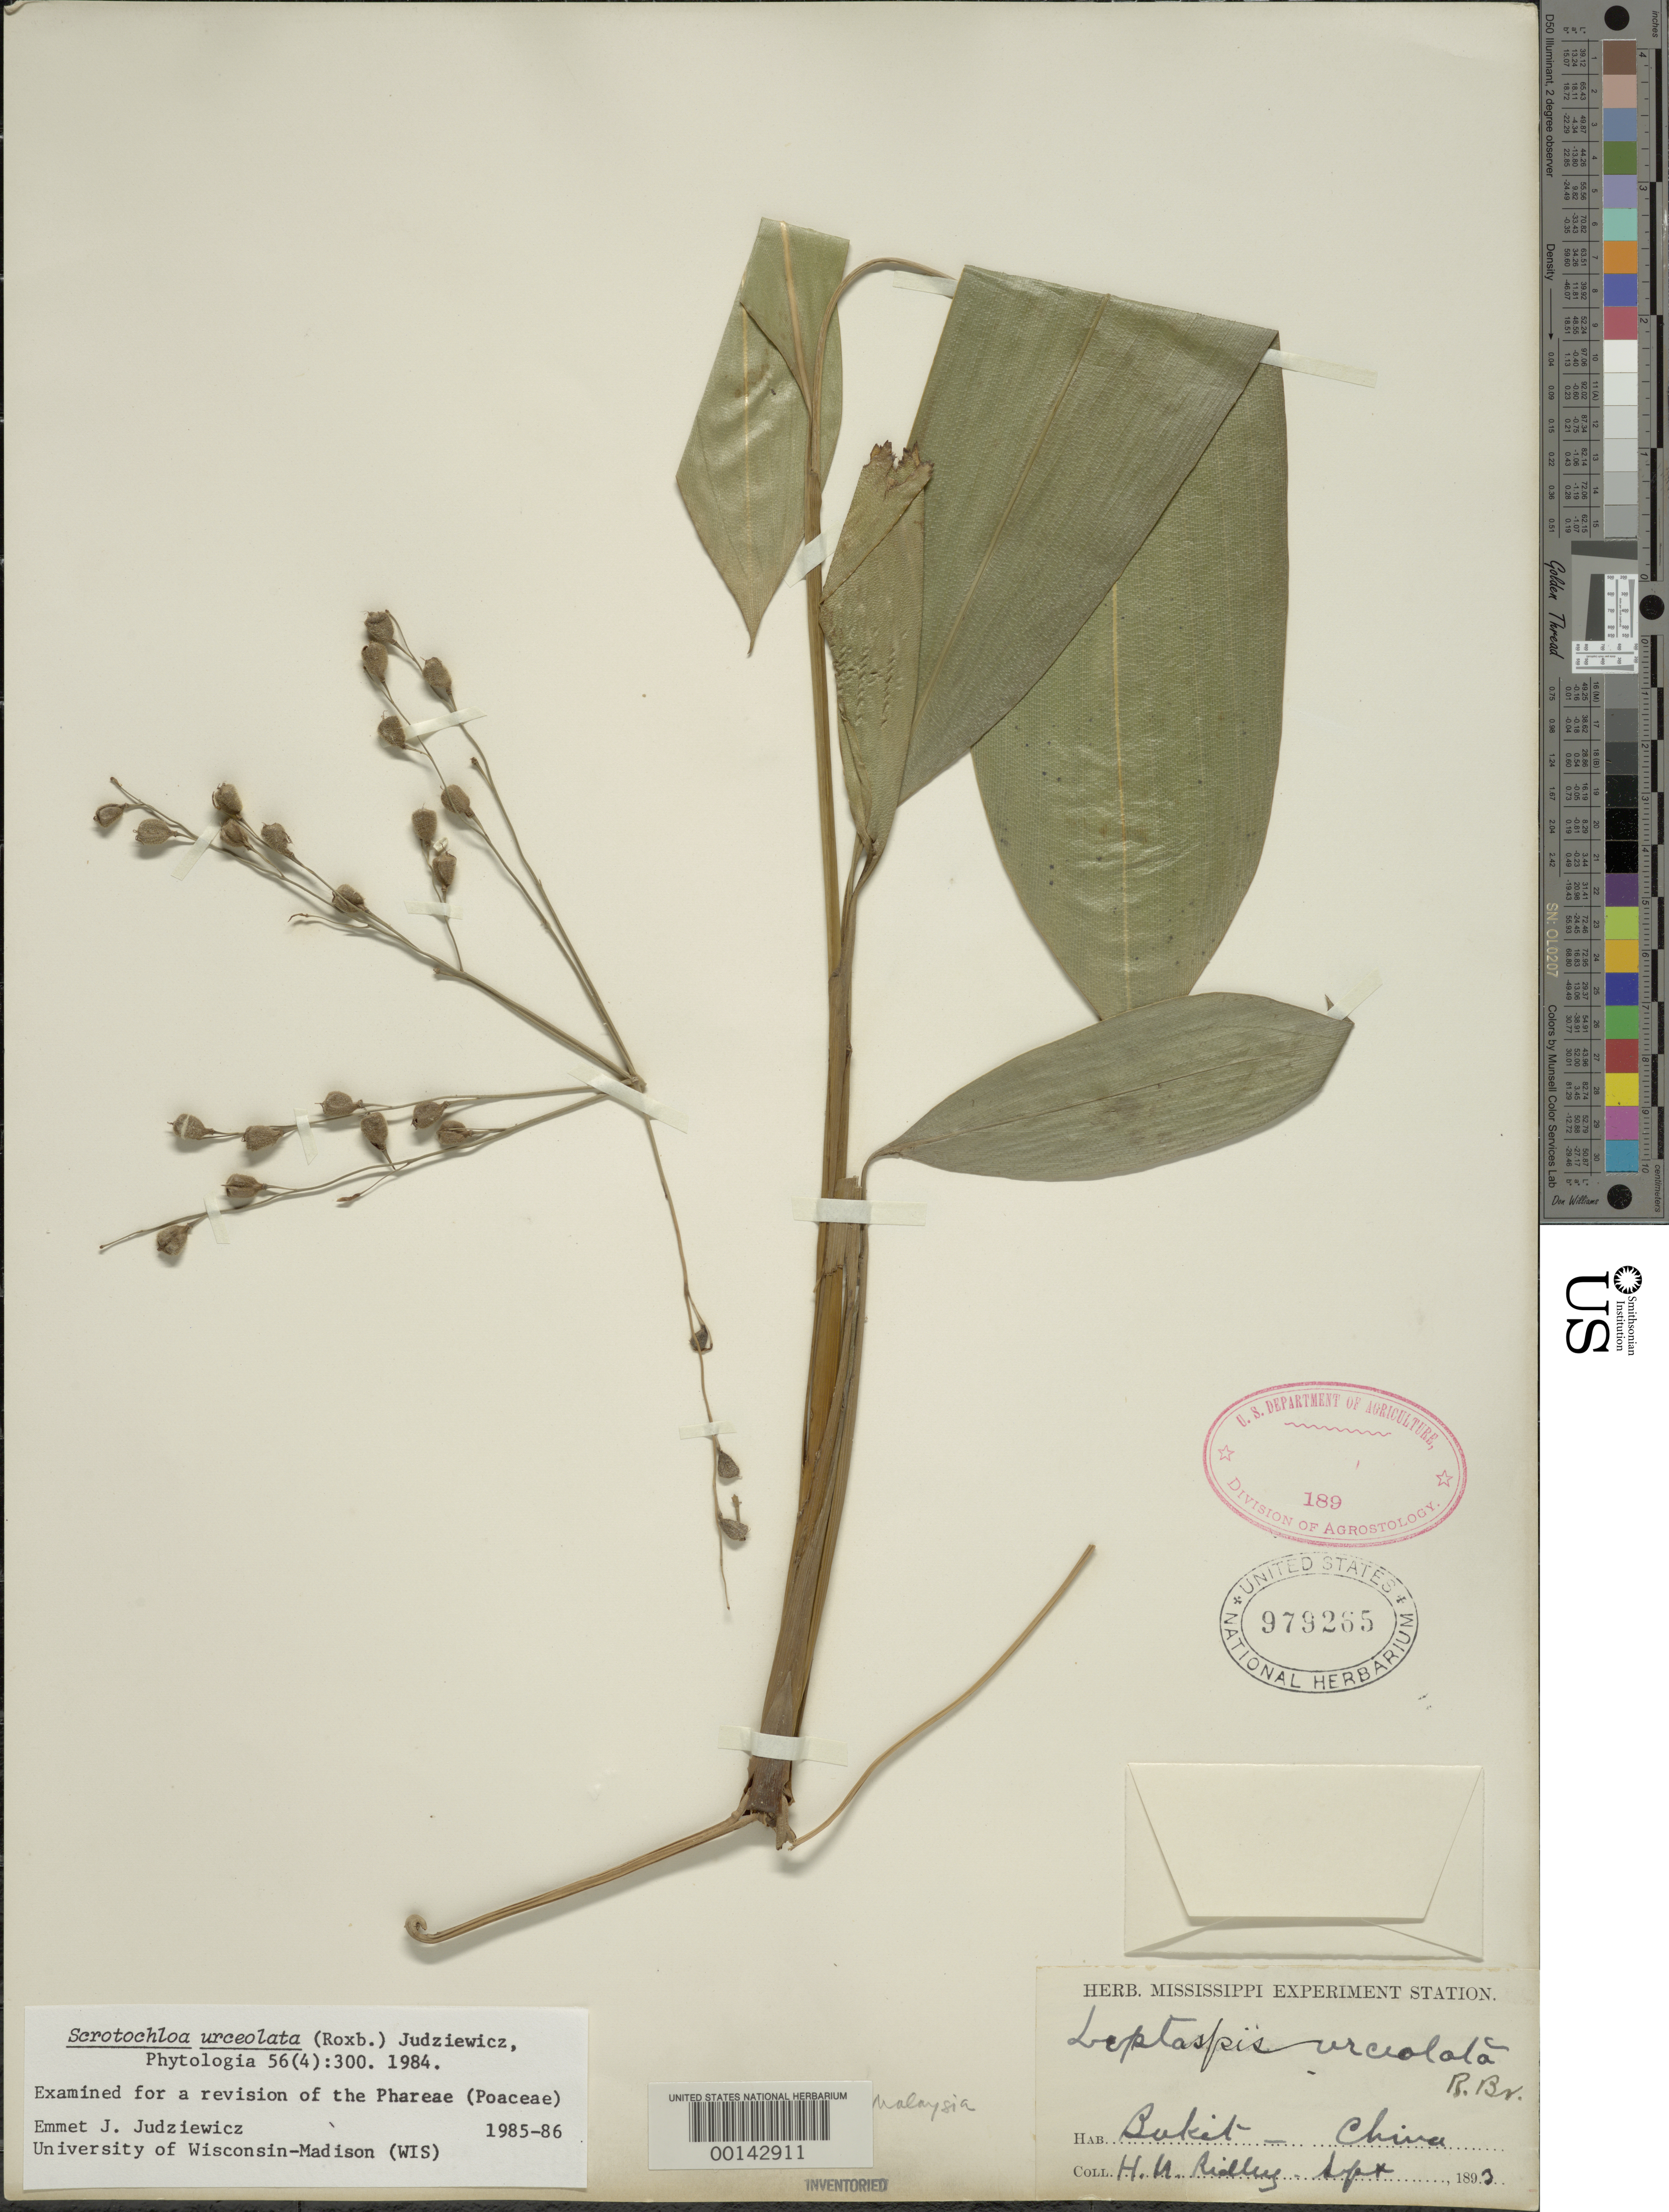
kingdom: Plantae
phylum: Tracheophyta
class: Liliopsida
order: Poales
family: Poaceae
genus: Scrotochloa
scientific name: Scrotochloa urceolata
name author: (Roxb.) Judz.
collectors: H. N. Ridley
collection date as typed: Sep 1893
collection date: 1893-09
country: Malaysia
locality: Bukit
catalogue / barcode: US 979265